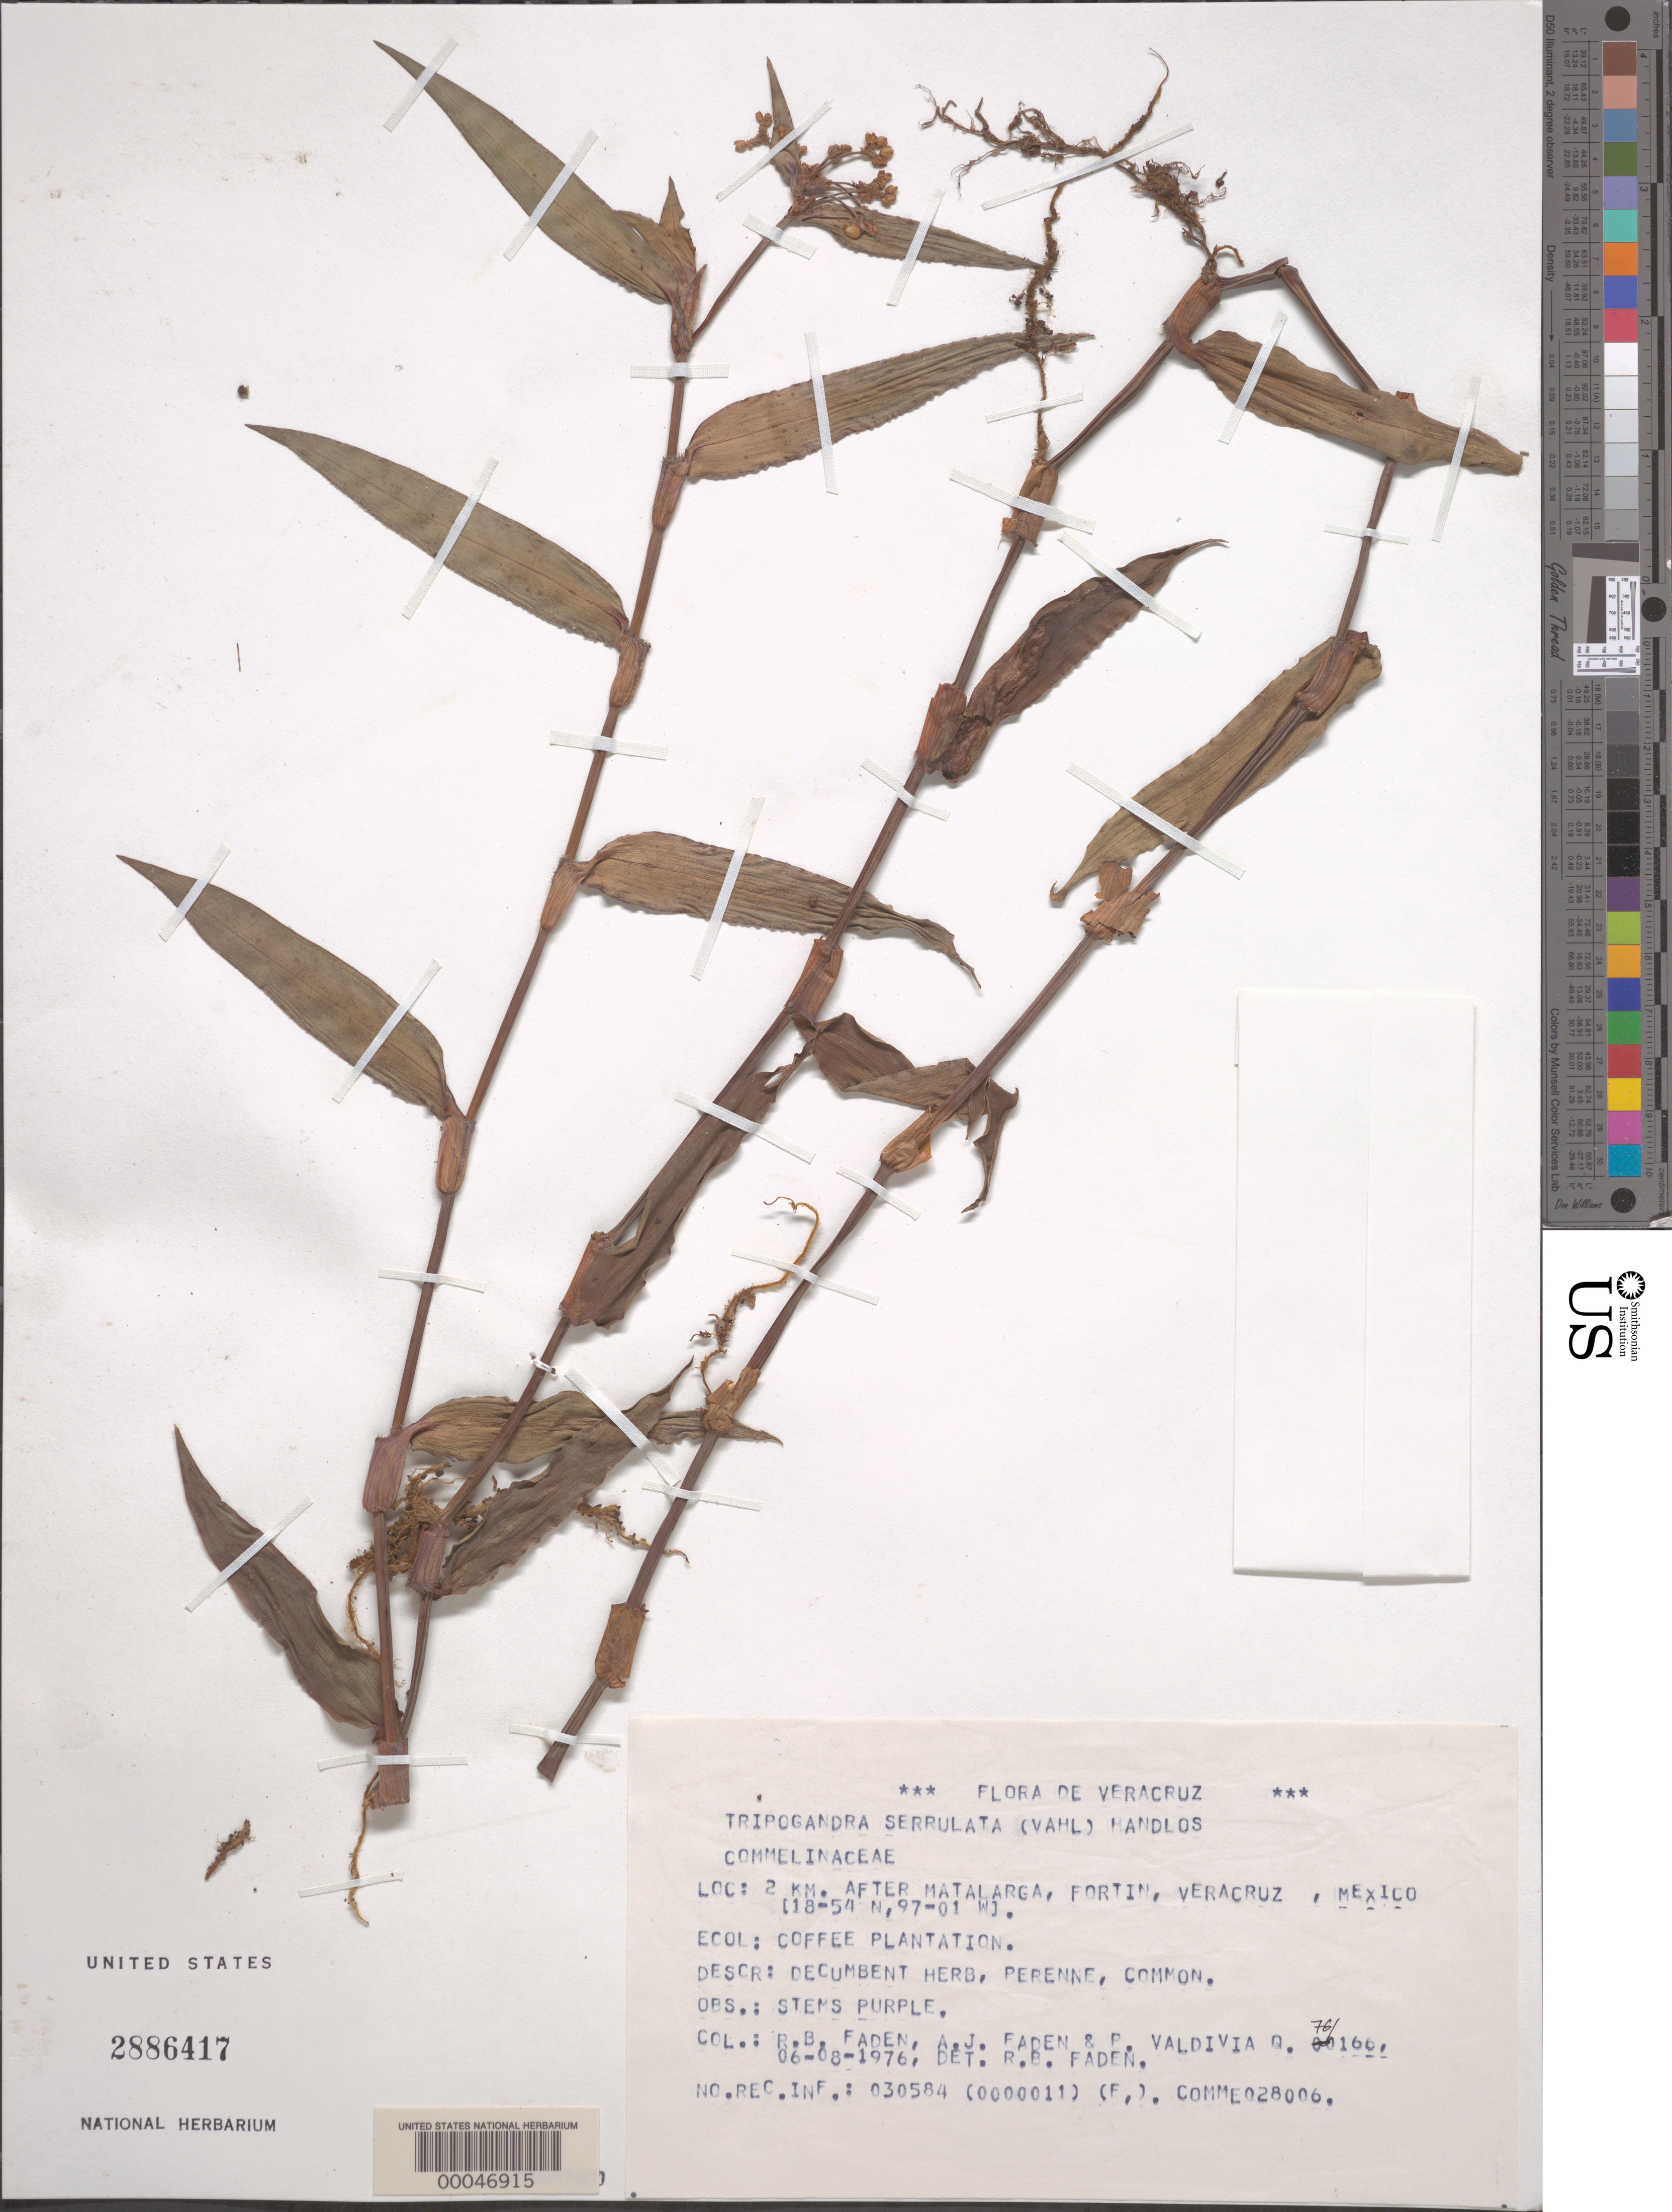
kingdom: Plantae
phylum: Tracheophyta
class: Liliopsida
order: Commelinales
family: Commelinaceae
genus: Tripogandra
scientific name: Tripogandra serrulata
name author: (Vahl) Handlos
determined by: Faden, Robert B., (US), Smithsonian Institution - National Museum of Natural History (UNITED STATES)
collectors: R. B. Faden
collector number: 76/166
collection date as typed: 06 Aug 1976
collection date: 1976-08-06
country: Mexico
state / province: Veracruz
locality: Near matalarga, fortin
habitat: Coffee plantation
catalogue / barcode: US 2886417